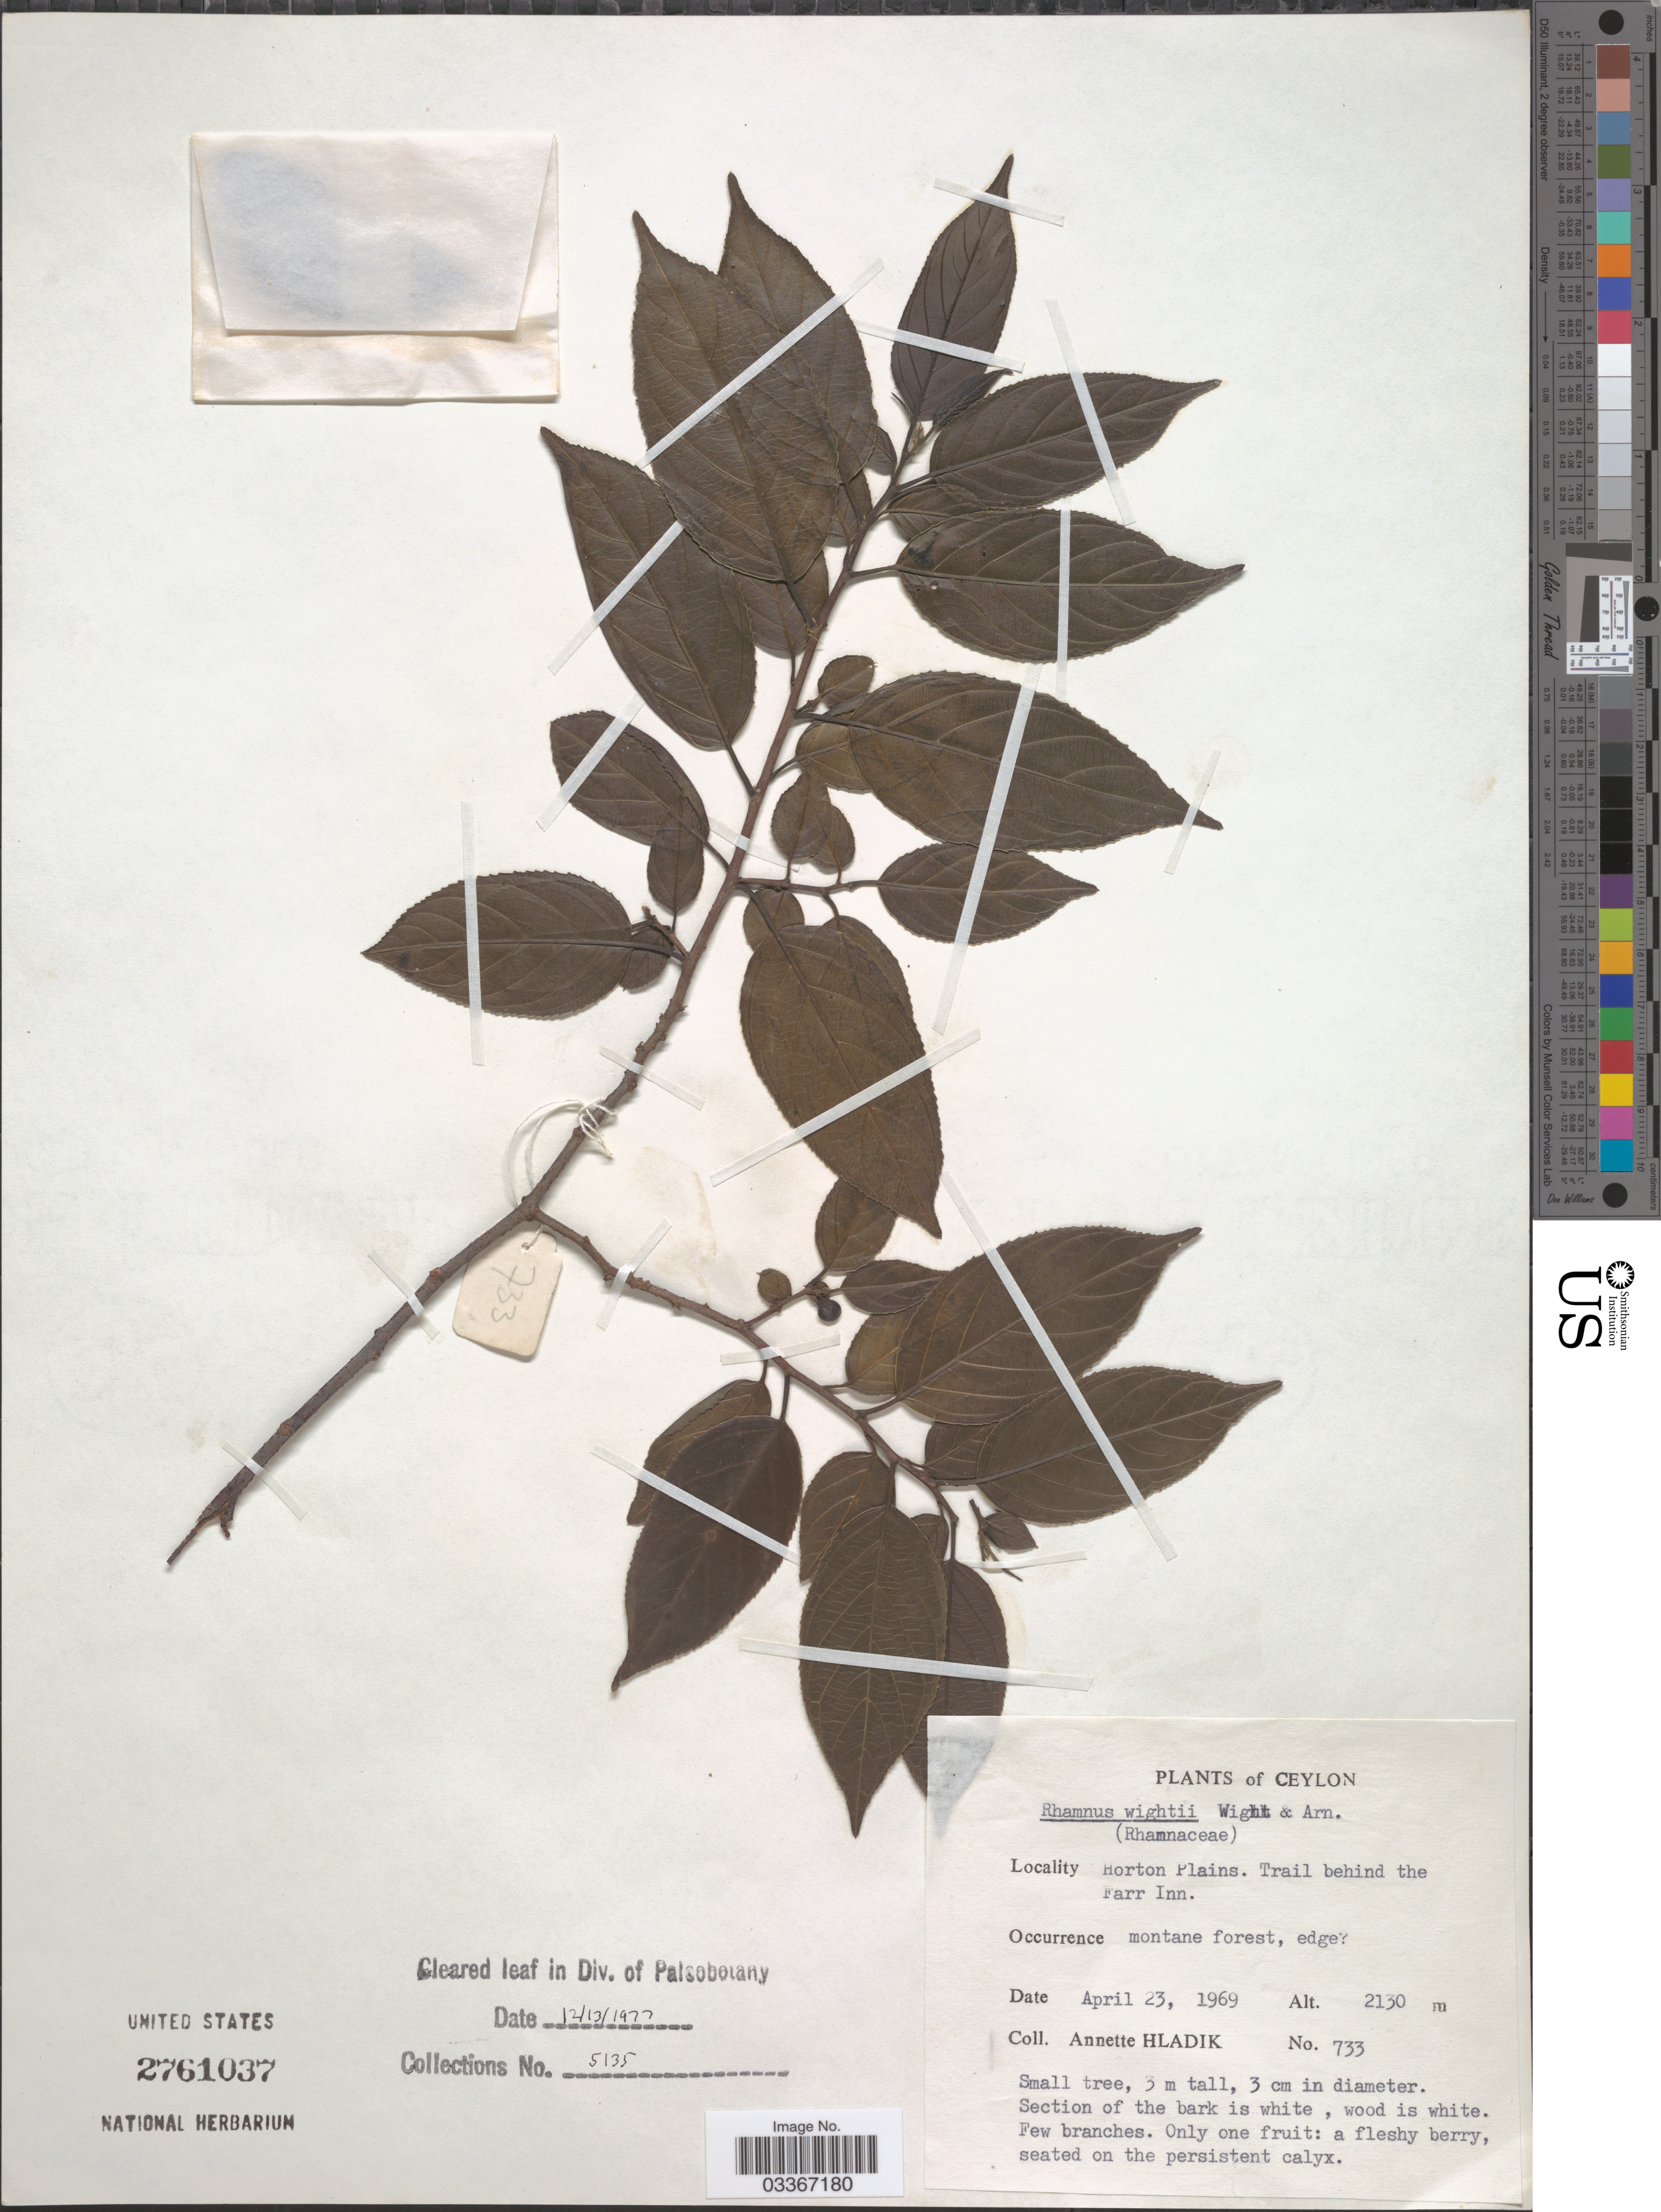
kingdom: Plantae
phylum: Tracheophyta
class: Magnoliopsida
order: Rosales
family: Rhamnaceae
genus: Rhamnus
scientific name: Rhamnus wightii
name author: Wight & Arn.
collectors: A. Hladik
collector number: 733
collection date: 1969-04-23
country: Sri Lanka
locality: Ceylon. Horton Plains. Trail behind the Farr Inn.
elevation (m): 2130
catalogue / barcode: US 2761037